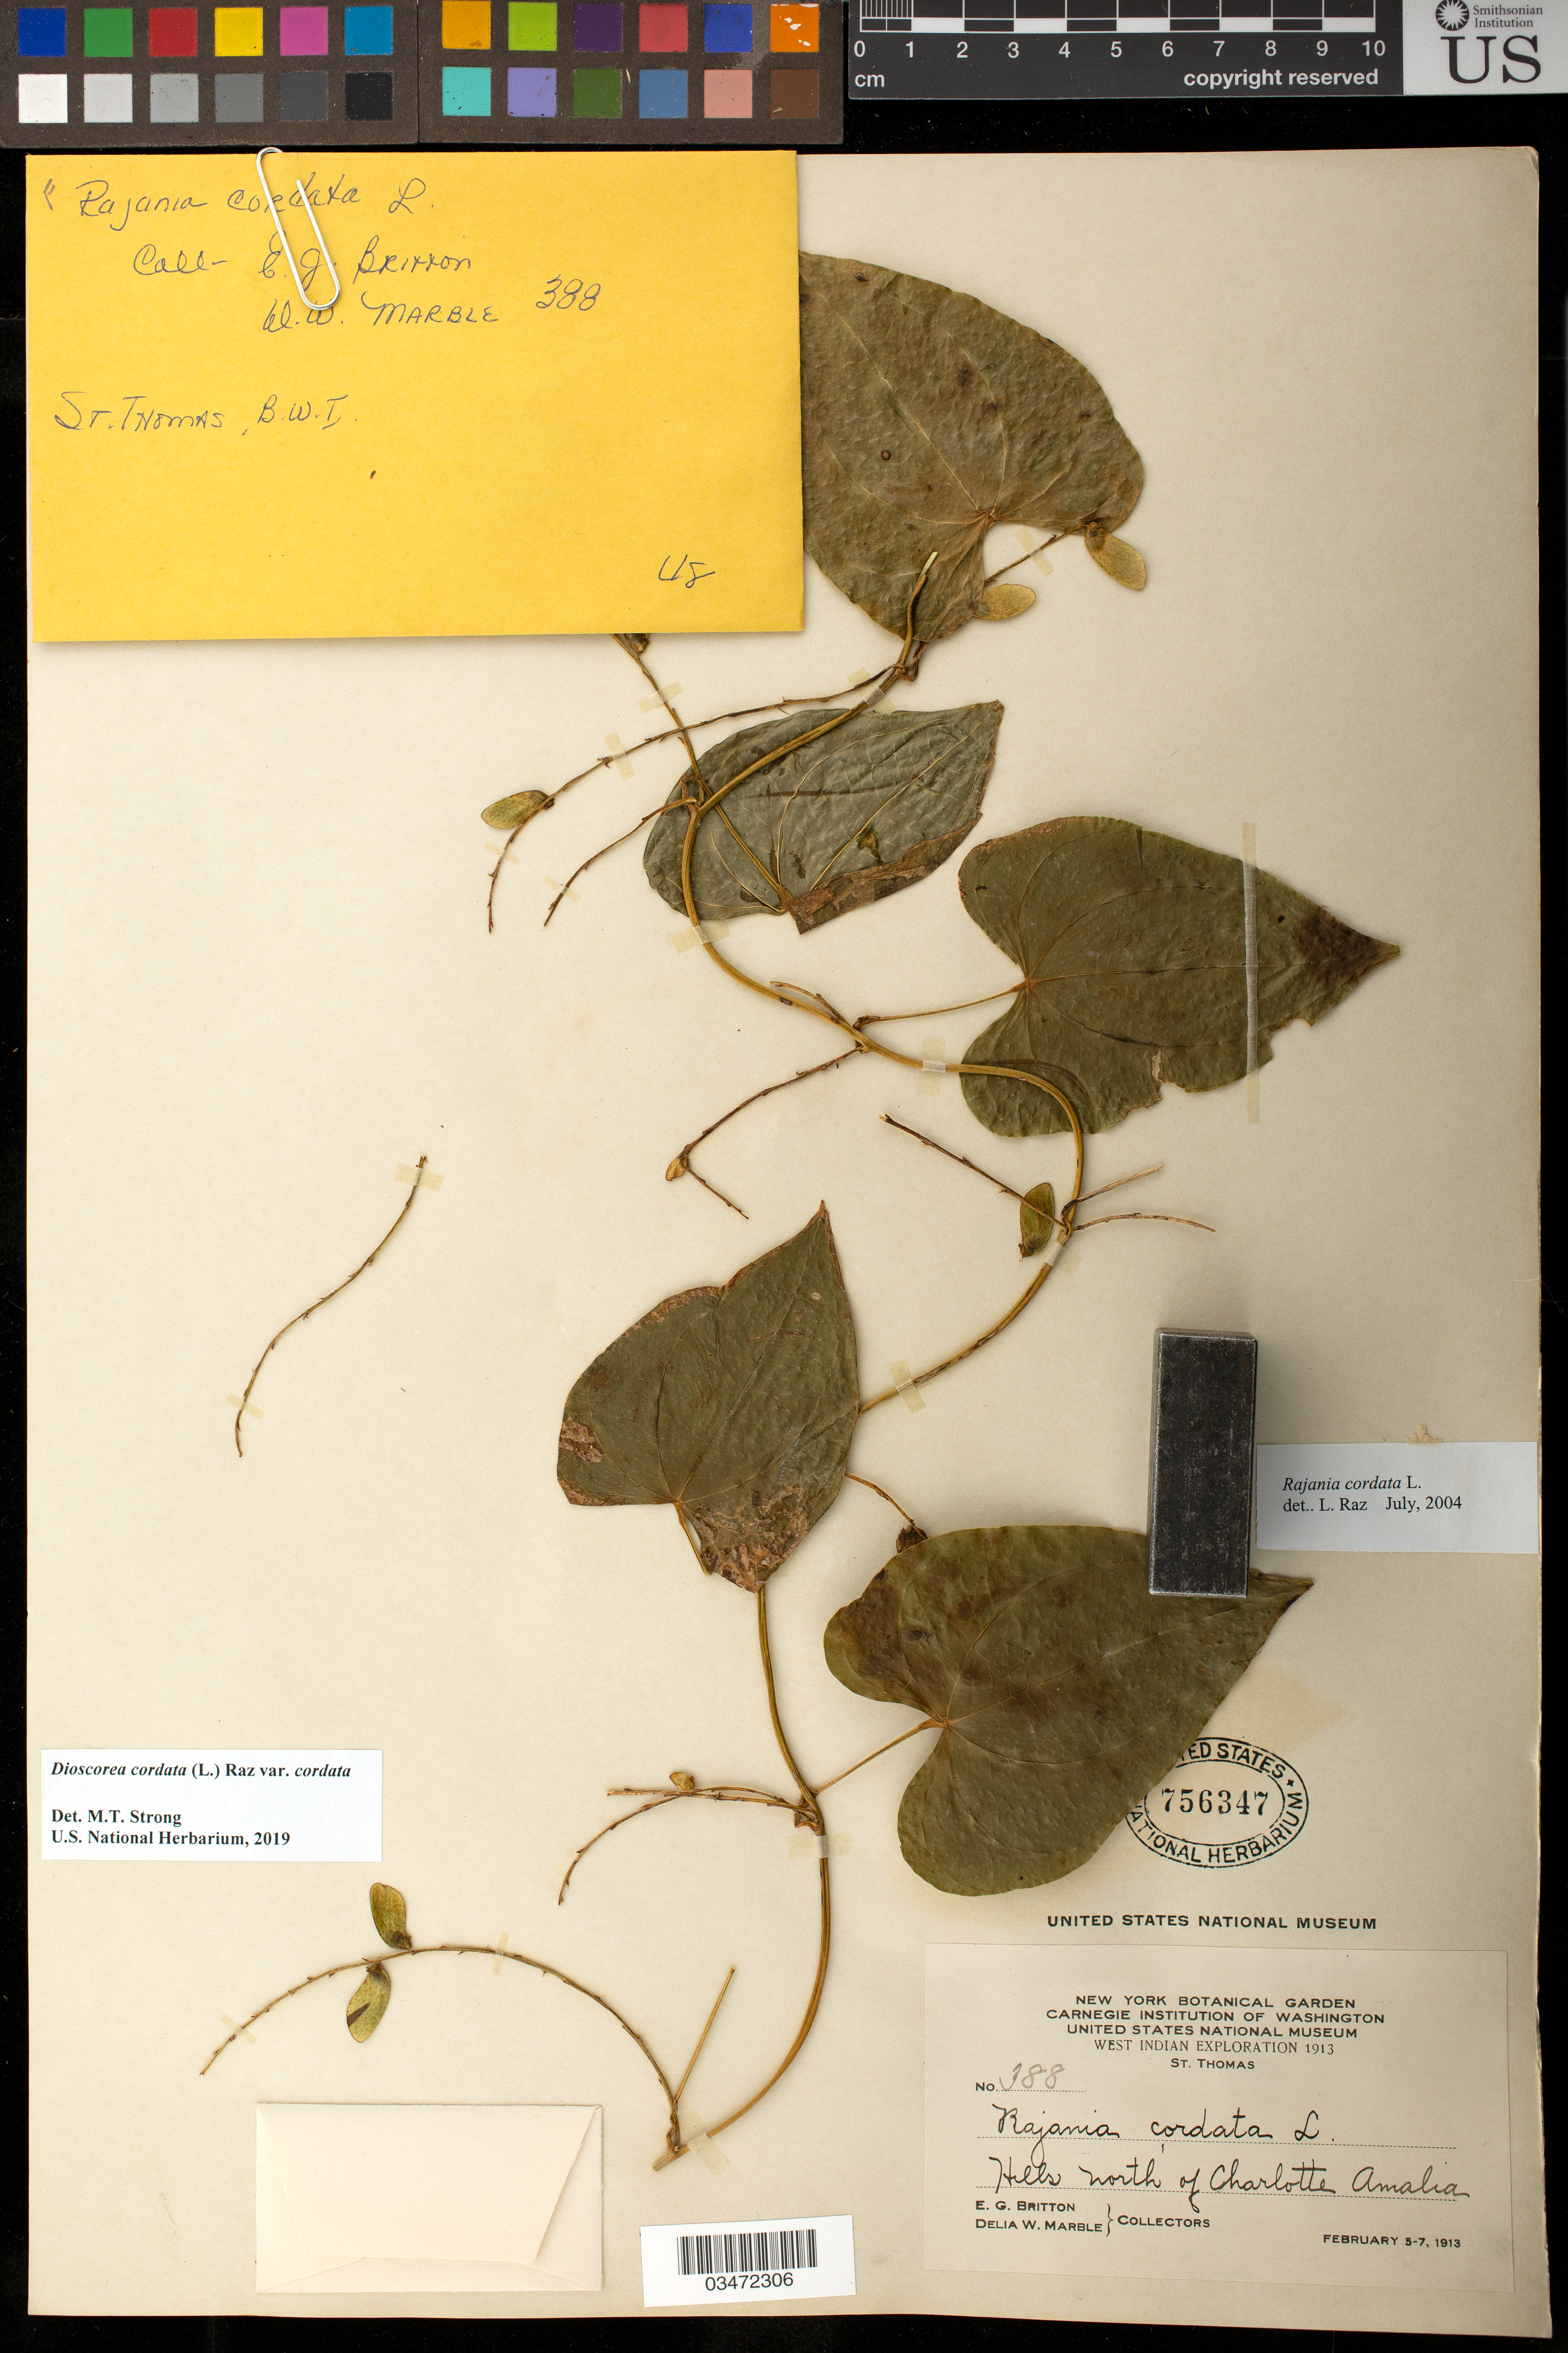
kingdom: Plantae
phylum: Tracheophyta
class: Liliopsida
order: Dioscoreales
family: Dioscoreaceae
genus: Dioscorea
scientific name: Dioscorea cordata var. cordata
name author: (L.) Raz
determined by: Strong, M. T., (US), Smithsonian Institution - National Museum of Natural History (UNITED STATES)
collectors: E. G. Britton & D. W. Marble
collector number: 388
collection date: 1913-02-05/1913-02-07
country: U.S. Virgin Islands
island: St. Thomas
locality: Charlotte Amalia, hill north of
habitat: Hills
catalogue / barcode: US 756347